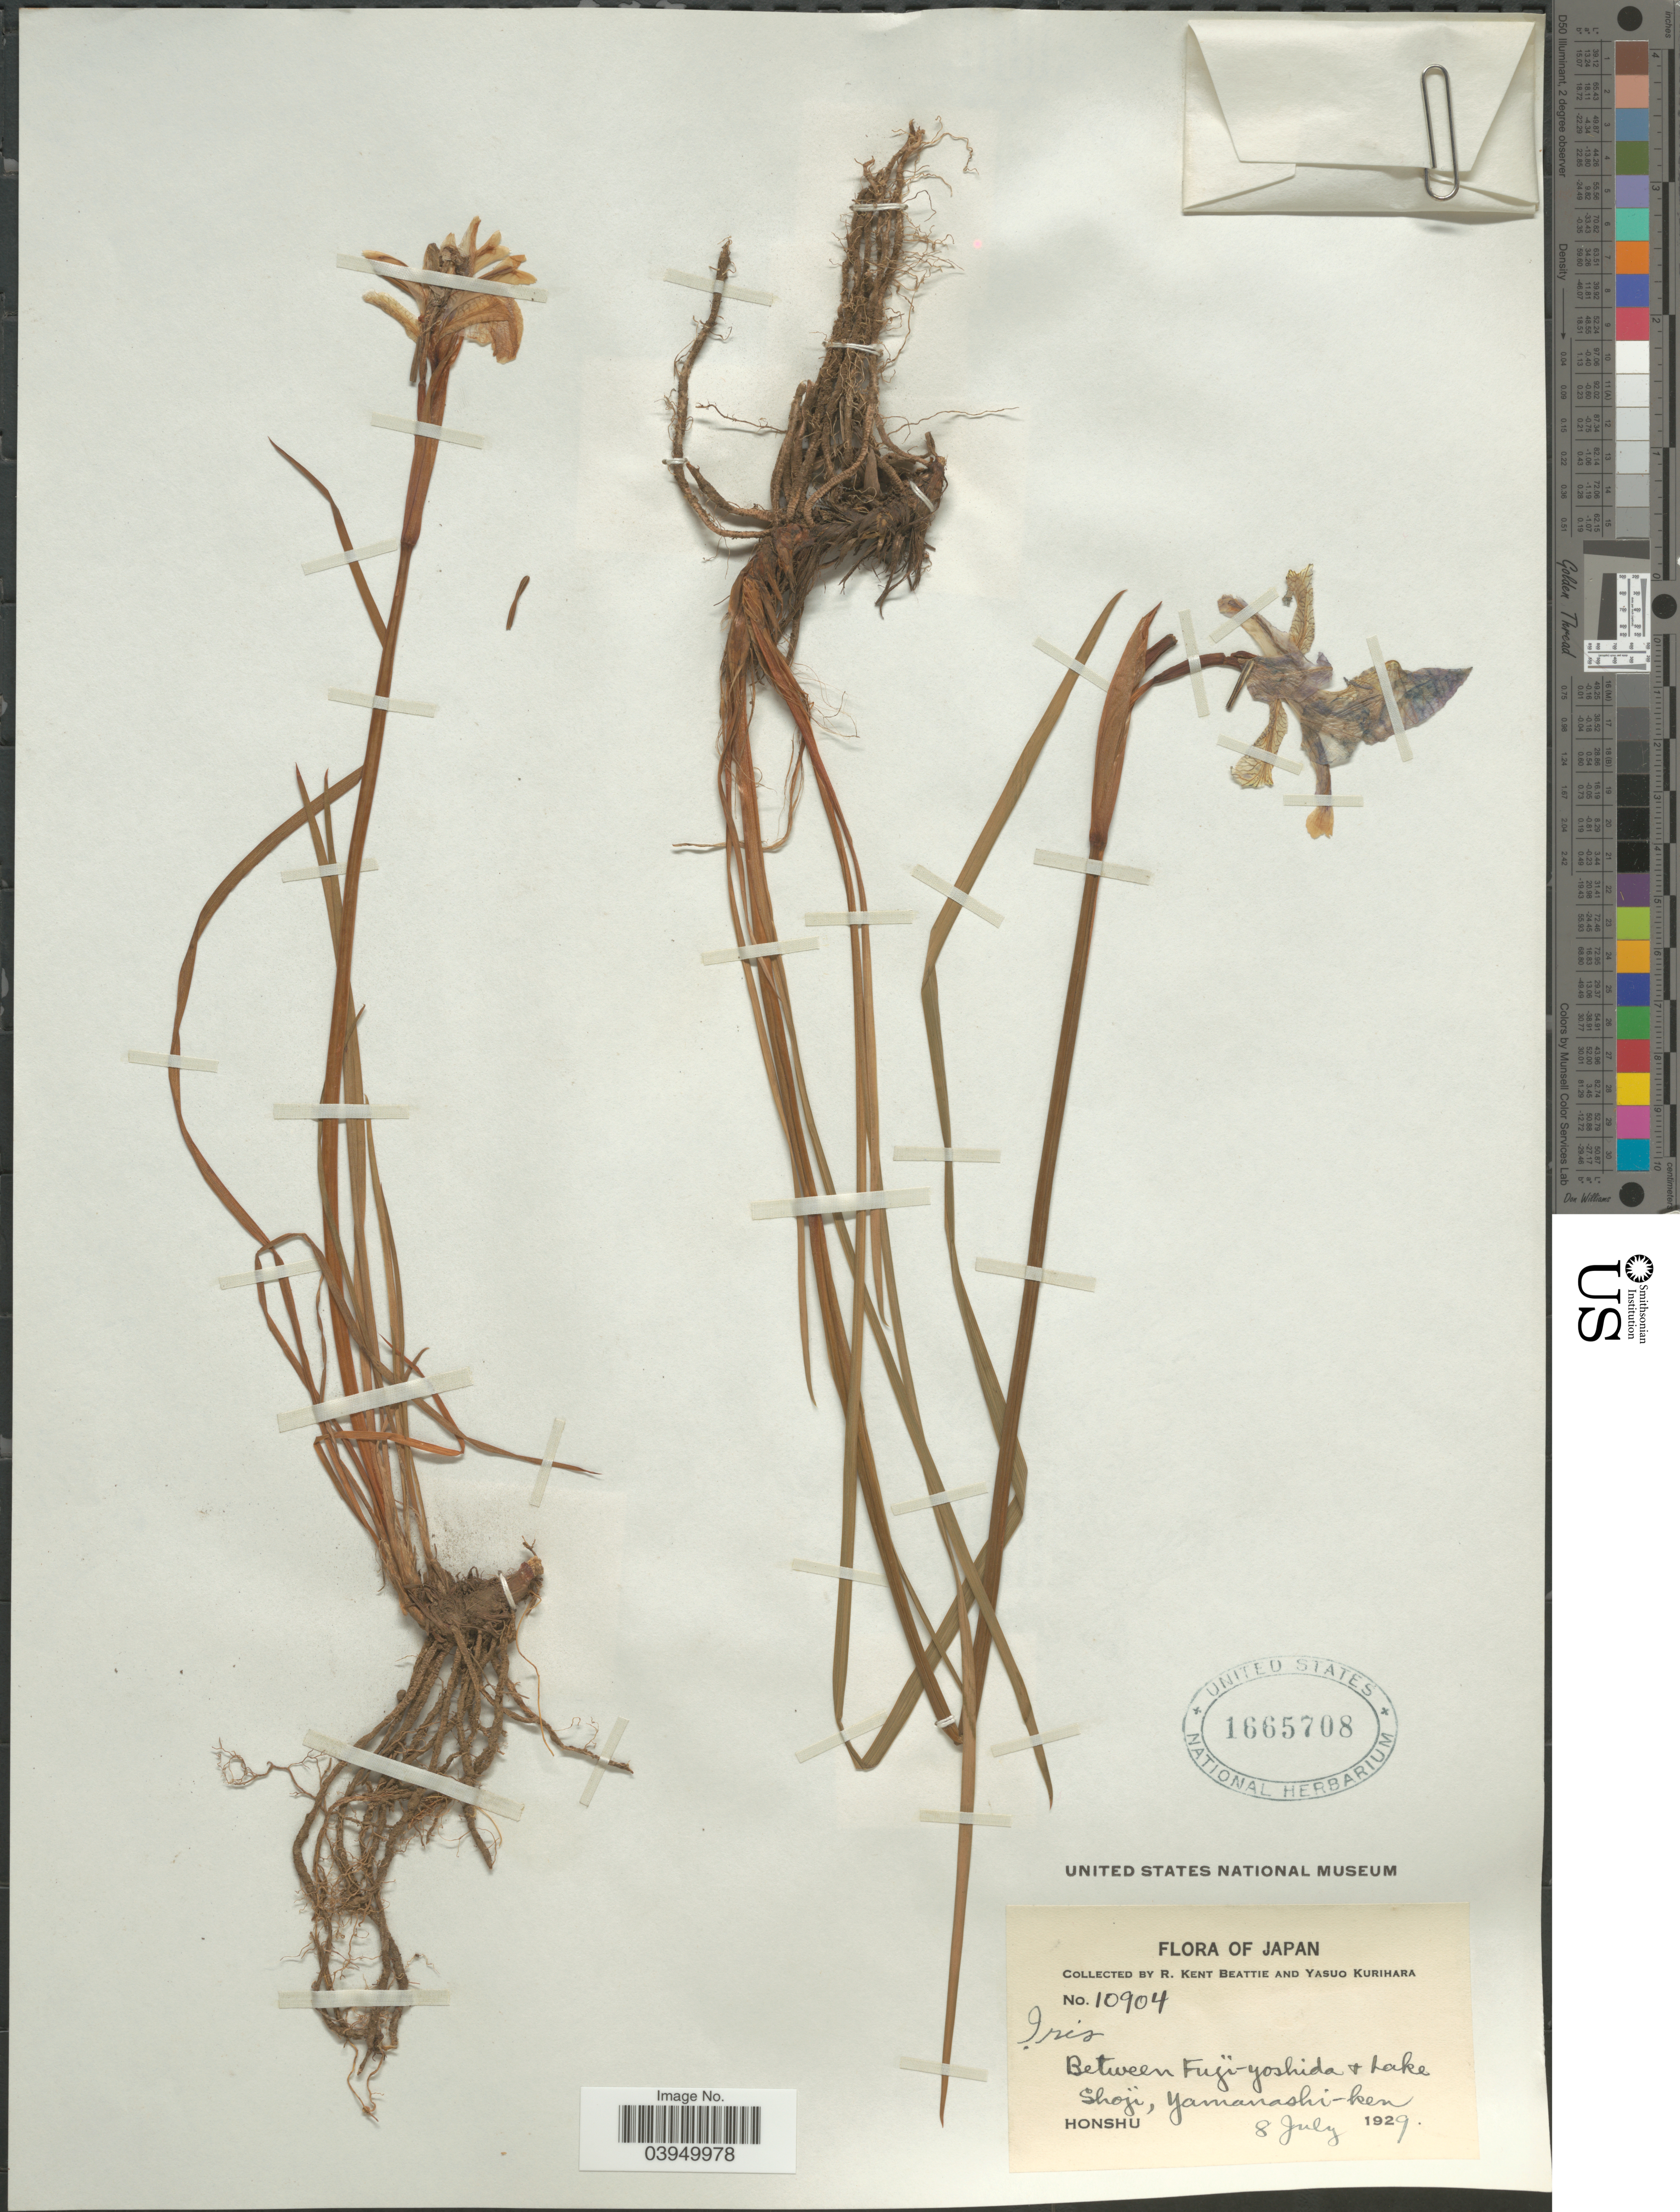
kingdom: Plantae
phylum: Tracheophyta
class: Liliopsida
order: Asparagales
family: Iridaceae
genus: Iris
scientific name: Iris sp.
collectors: R. K. Beattie & Y. Kurihara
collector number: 10904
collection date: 1929-07-08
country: Japan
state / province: Yamanasi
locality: Between Fuji-yoshida + Lake Shoji, Yamanashi-ken. Honshu.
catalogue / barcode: US 1665708